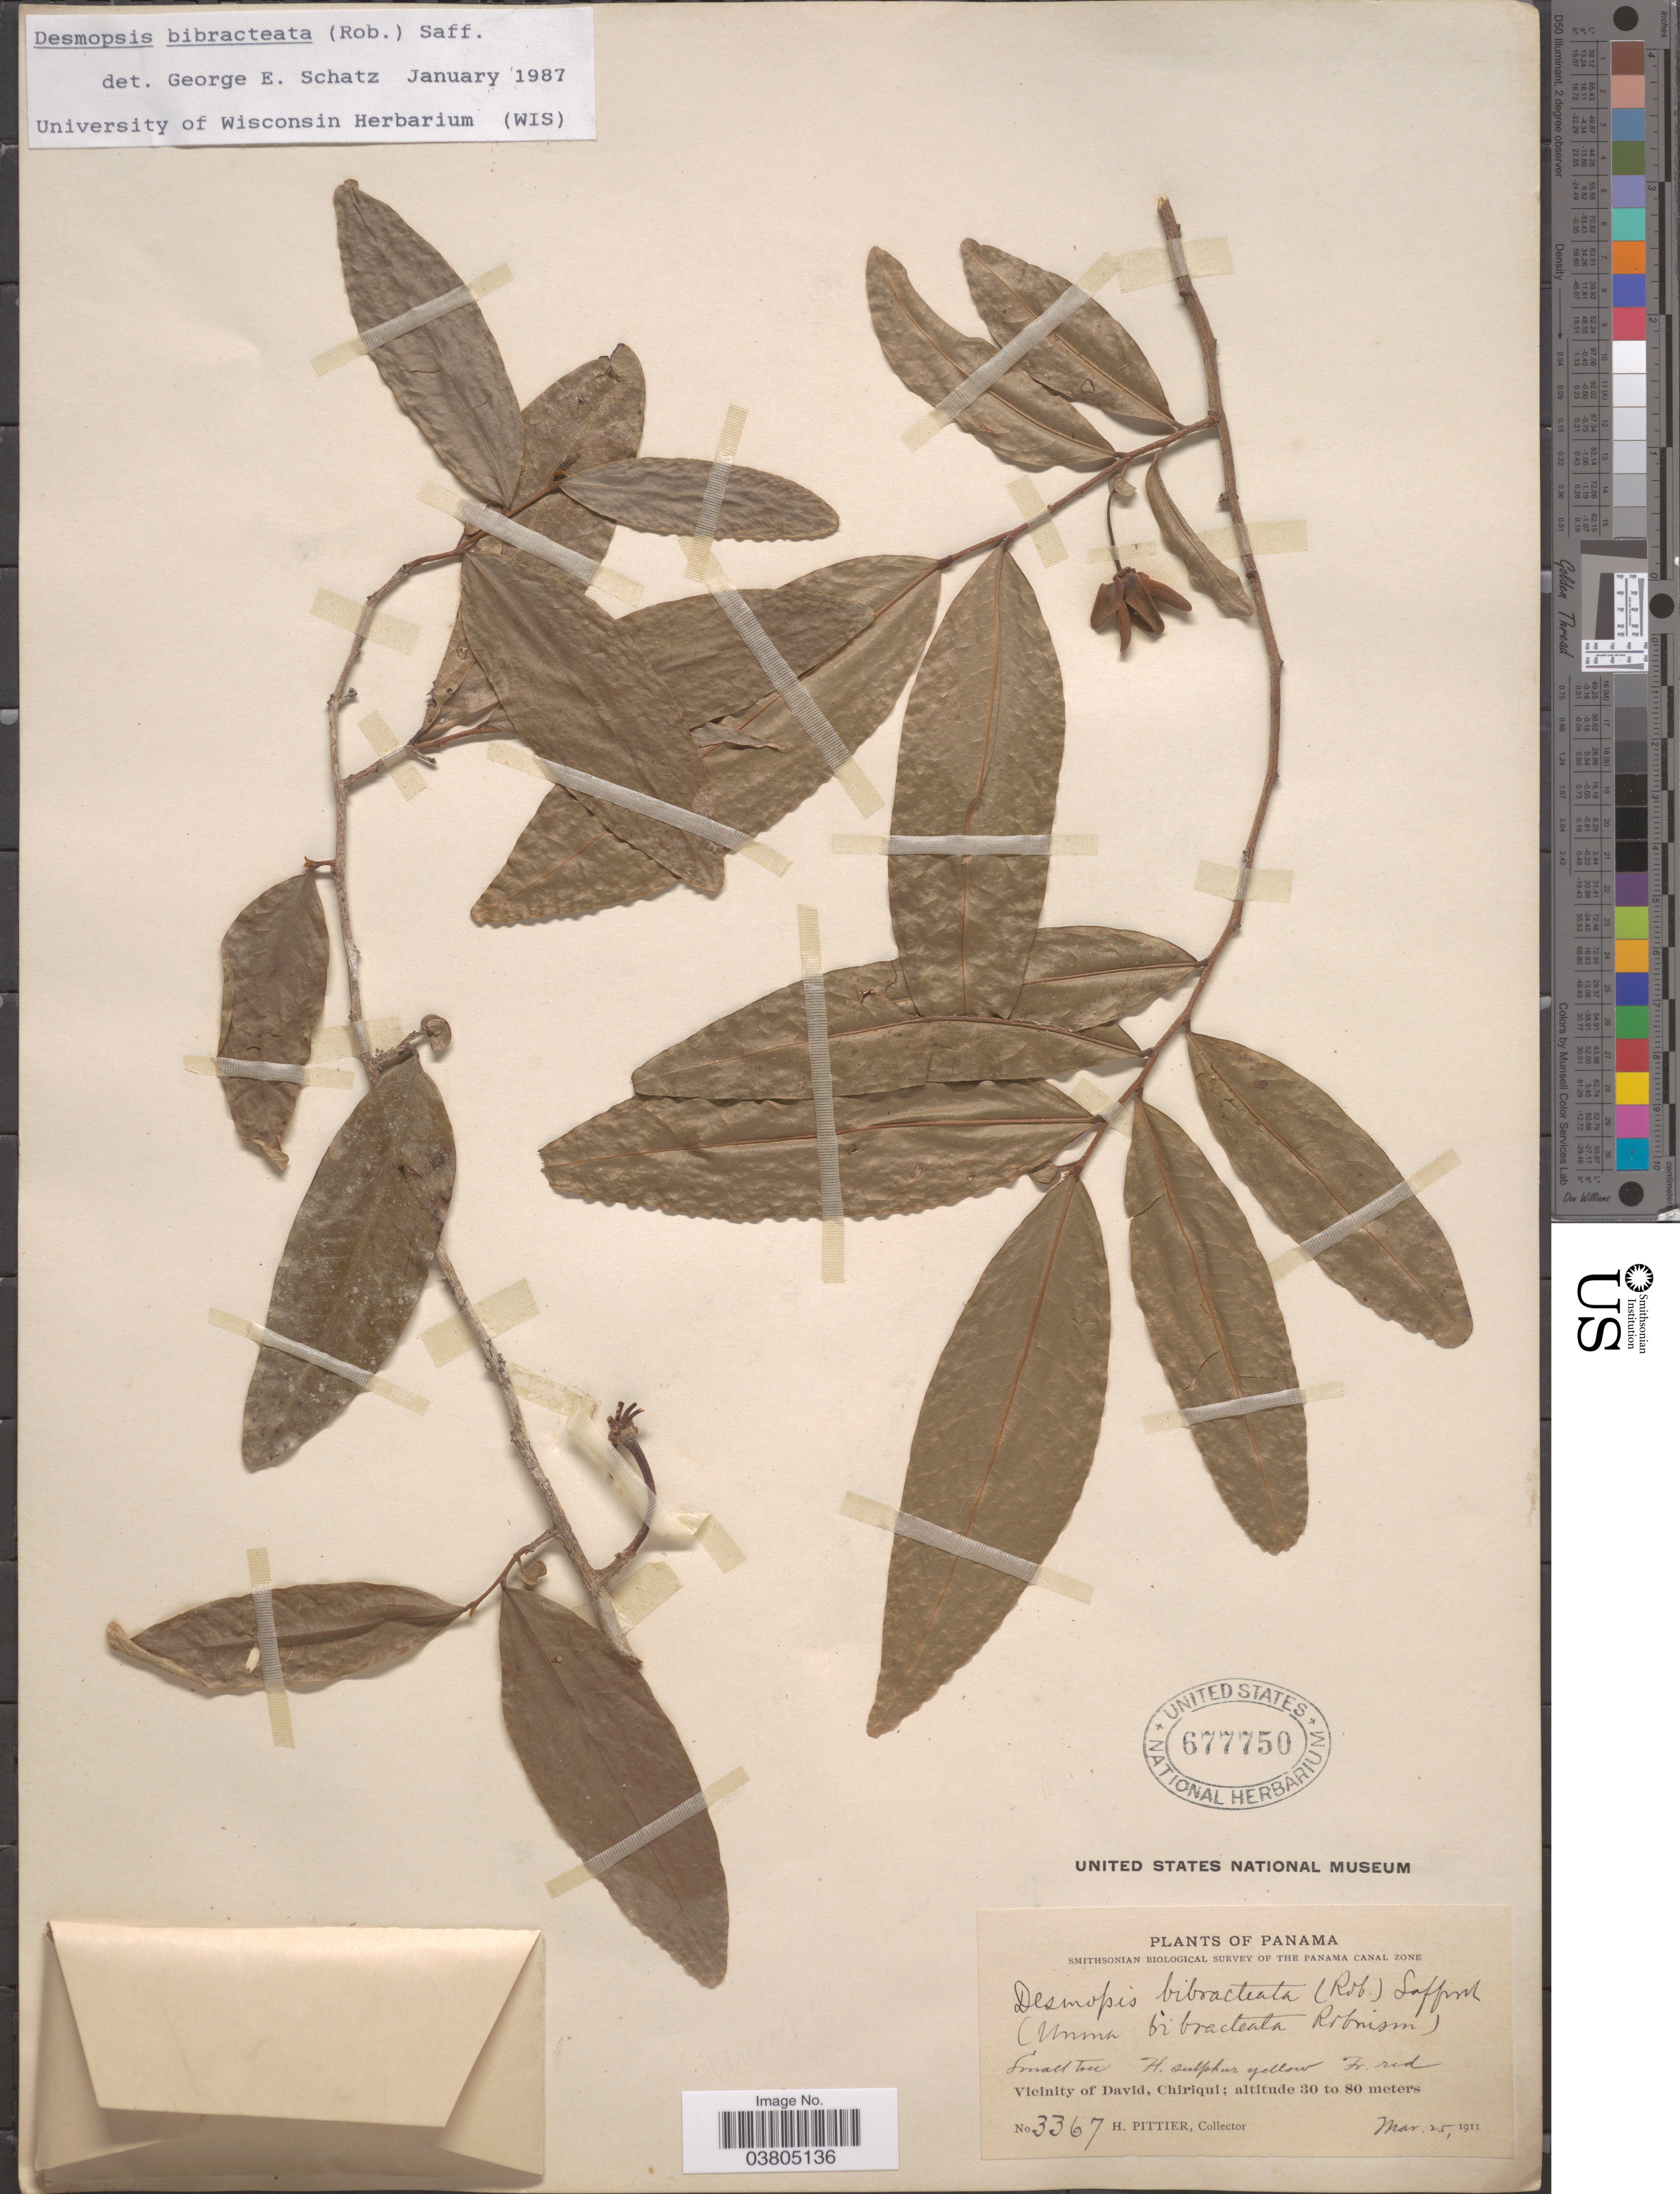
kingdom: Plantae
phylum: Tracheophyta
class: Magnoliopsida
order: Magnoliales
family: Annonaceae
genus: Desmopsis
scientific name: Desmopsis bibracteata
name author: (B.L. Rob.) Saff.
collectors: H. F. Pittier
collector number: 3367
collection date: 1911-03-25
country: Panama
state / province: Chiriqui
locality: Vicinity of David.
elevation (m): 30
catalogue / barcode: US 677750